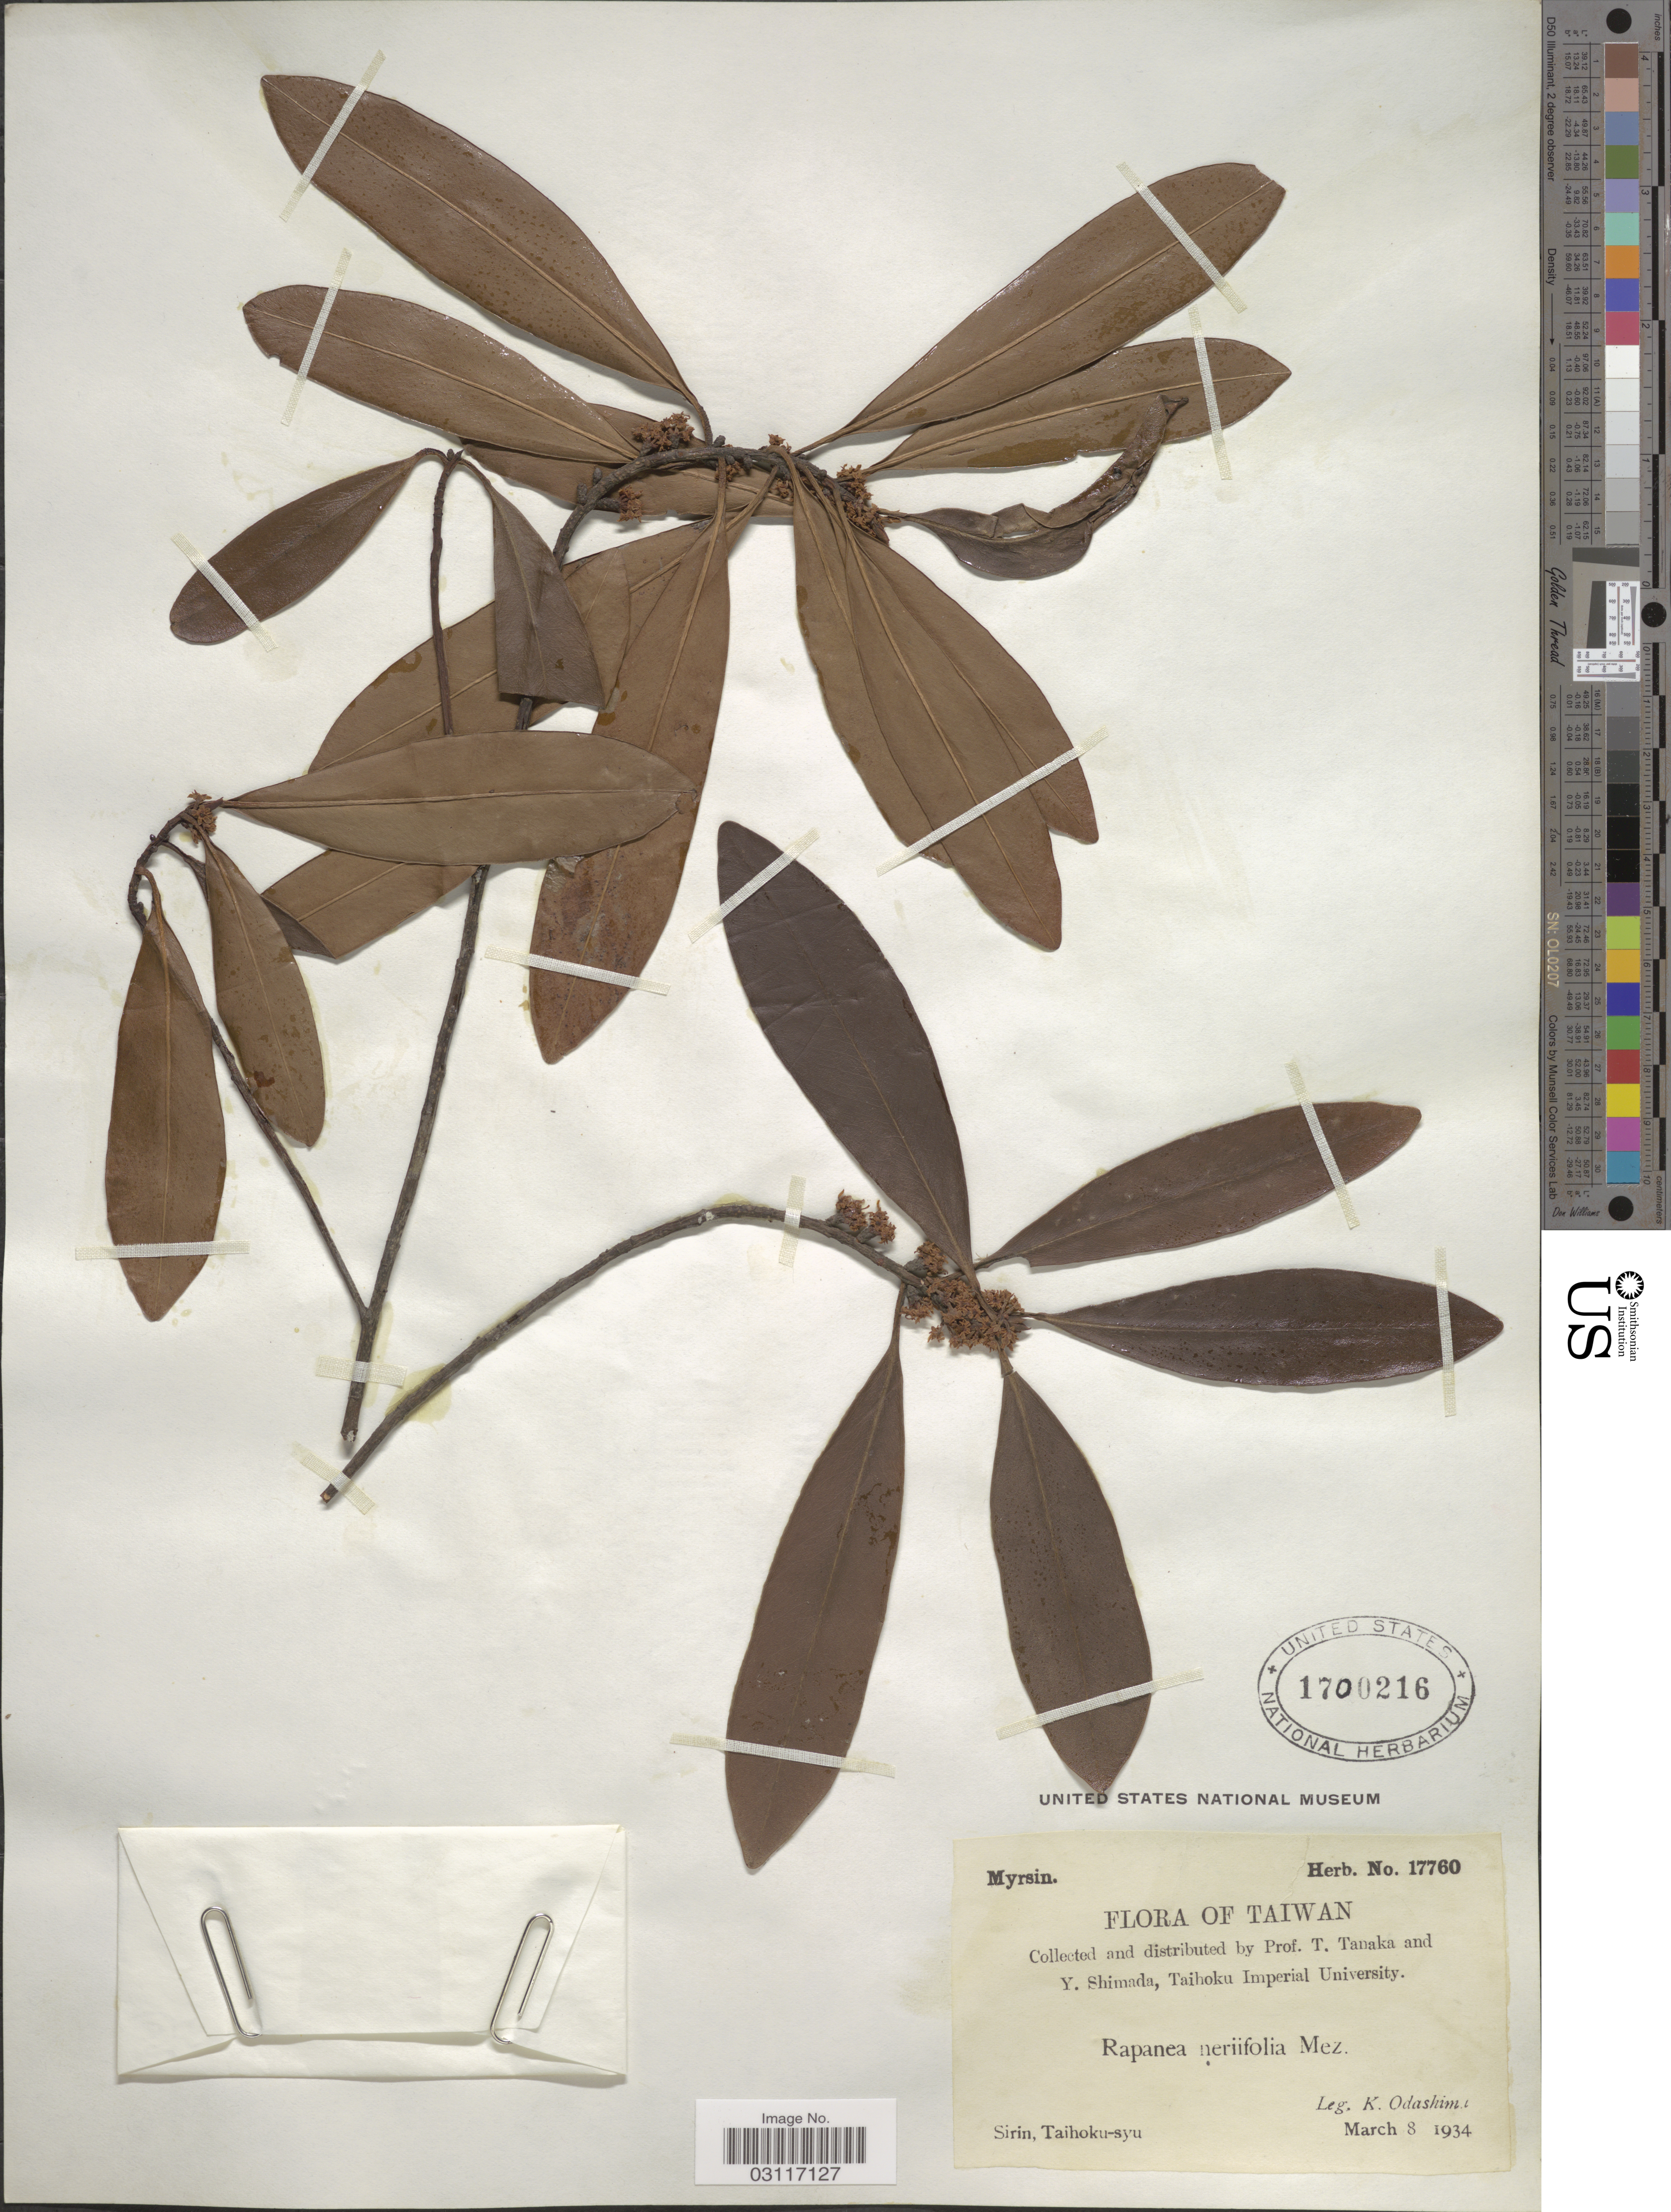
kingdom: Plantae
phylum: Tracheophyta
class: Magnoliopsida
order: Ericales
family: Primulaceae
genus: Myrsine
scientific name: Myrsine seguinii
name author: H. Lév.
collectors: K. Odashima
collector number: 17760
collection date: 1934-03-08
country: Taiwan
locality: Sirin, Taihoku-syu.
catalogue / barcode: US 1700216